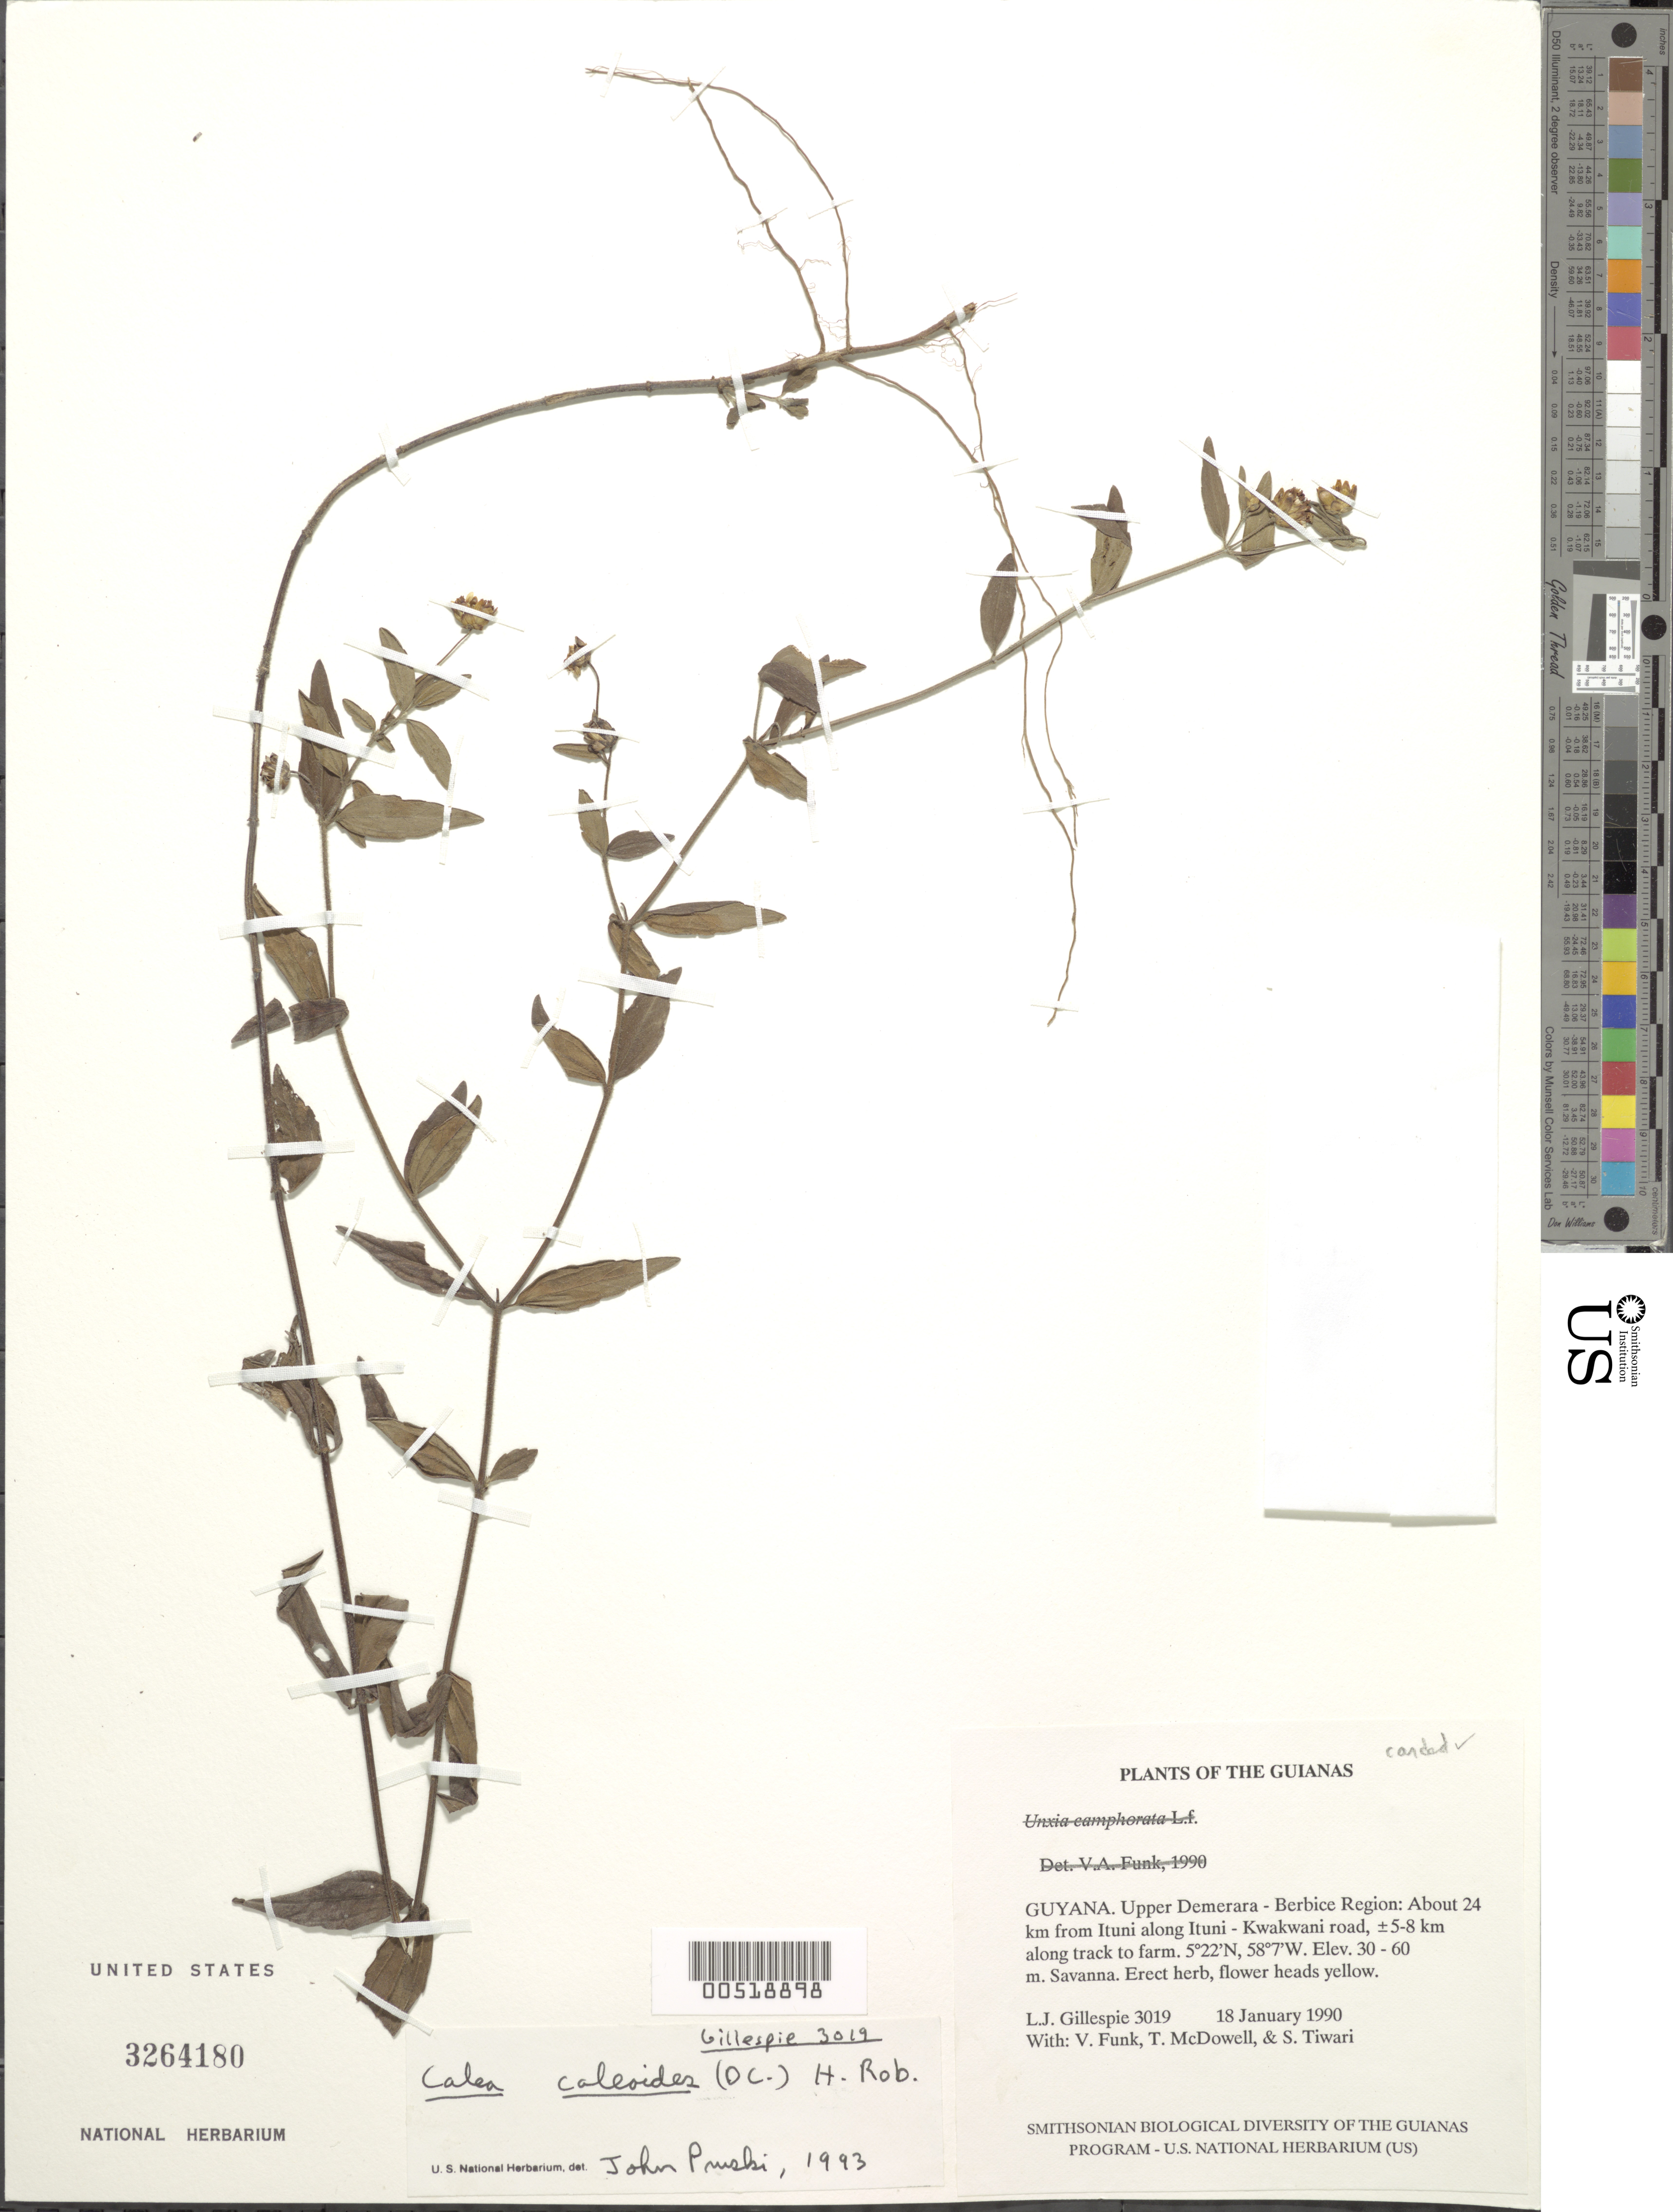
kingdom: Plantae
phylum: Tracheophyta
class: Magnoliopsida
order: Asterales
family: Asteraceae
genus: Calea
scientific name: Calea caleoides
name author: (DC.) H. Rob.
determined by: Pruski, J. F.; Funk, V. A.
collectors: L. J. Gillespie, V. Funk, T. McDowell & S. Tiwari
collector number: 3019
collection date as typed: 19 January 1990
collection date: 1990-01-19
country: Guyana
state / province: U. Demerara-Berbice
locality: About 24 km from Ituni along Ituni - Kwakwani road, ±5-8 km along track to farm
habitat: Savanna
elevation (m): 30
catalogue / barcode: US 3264180